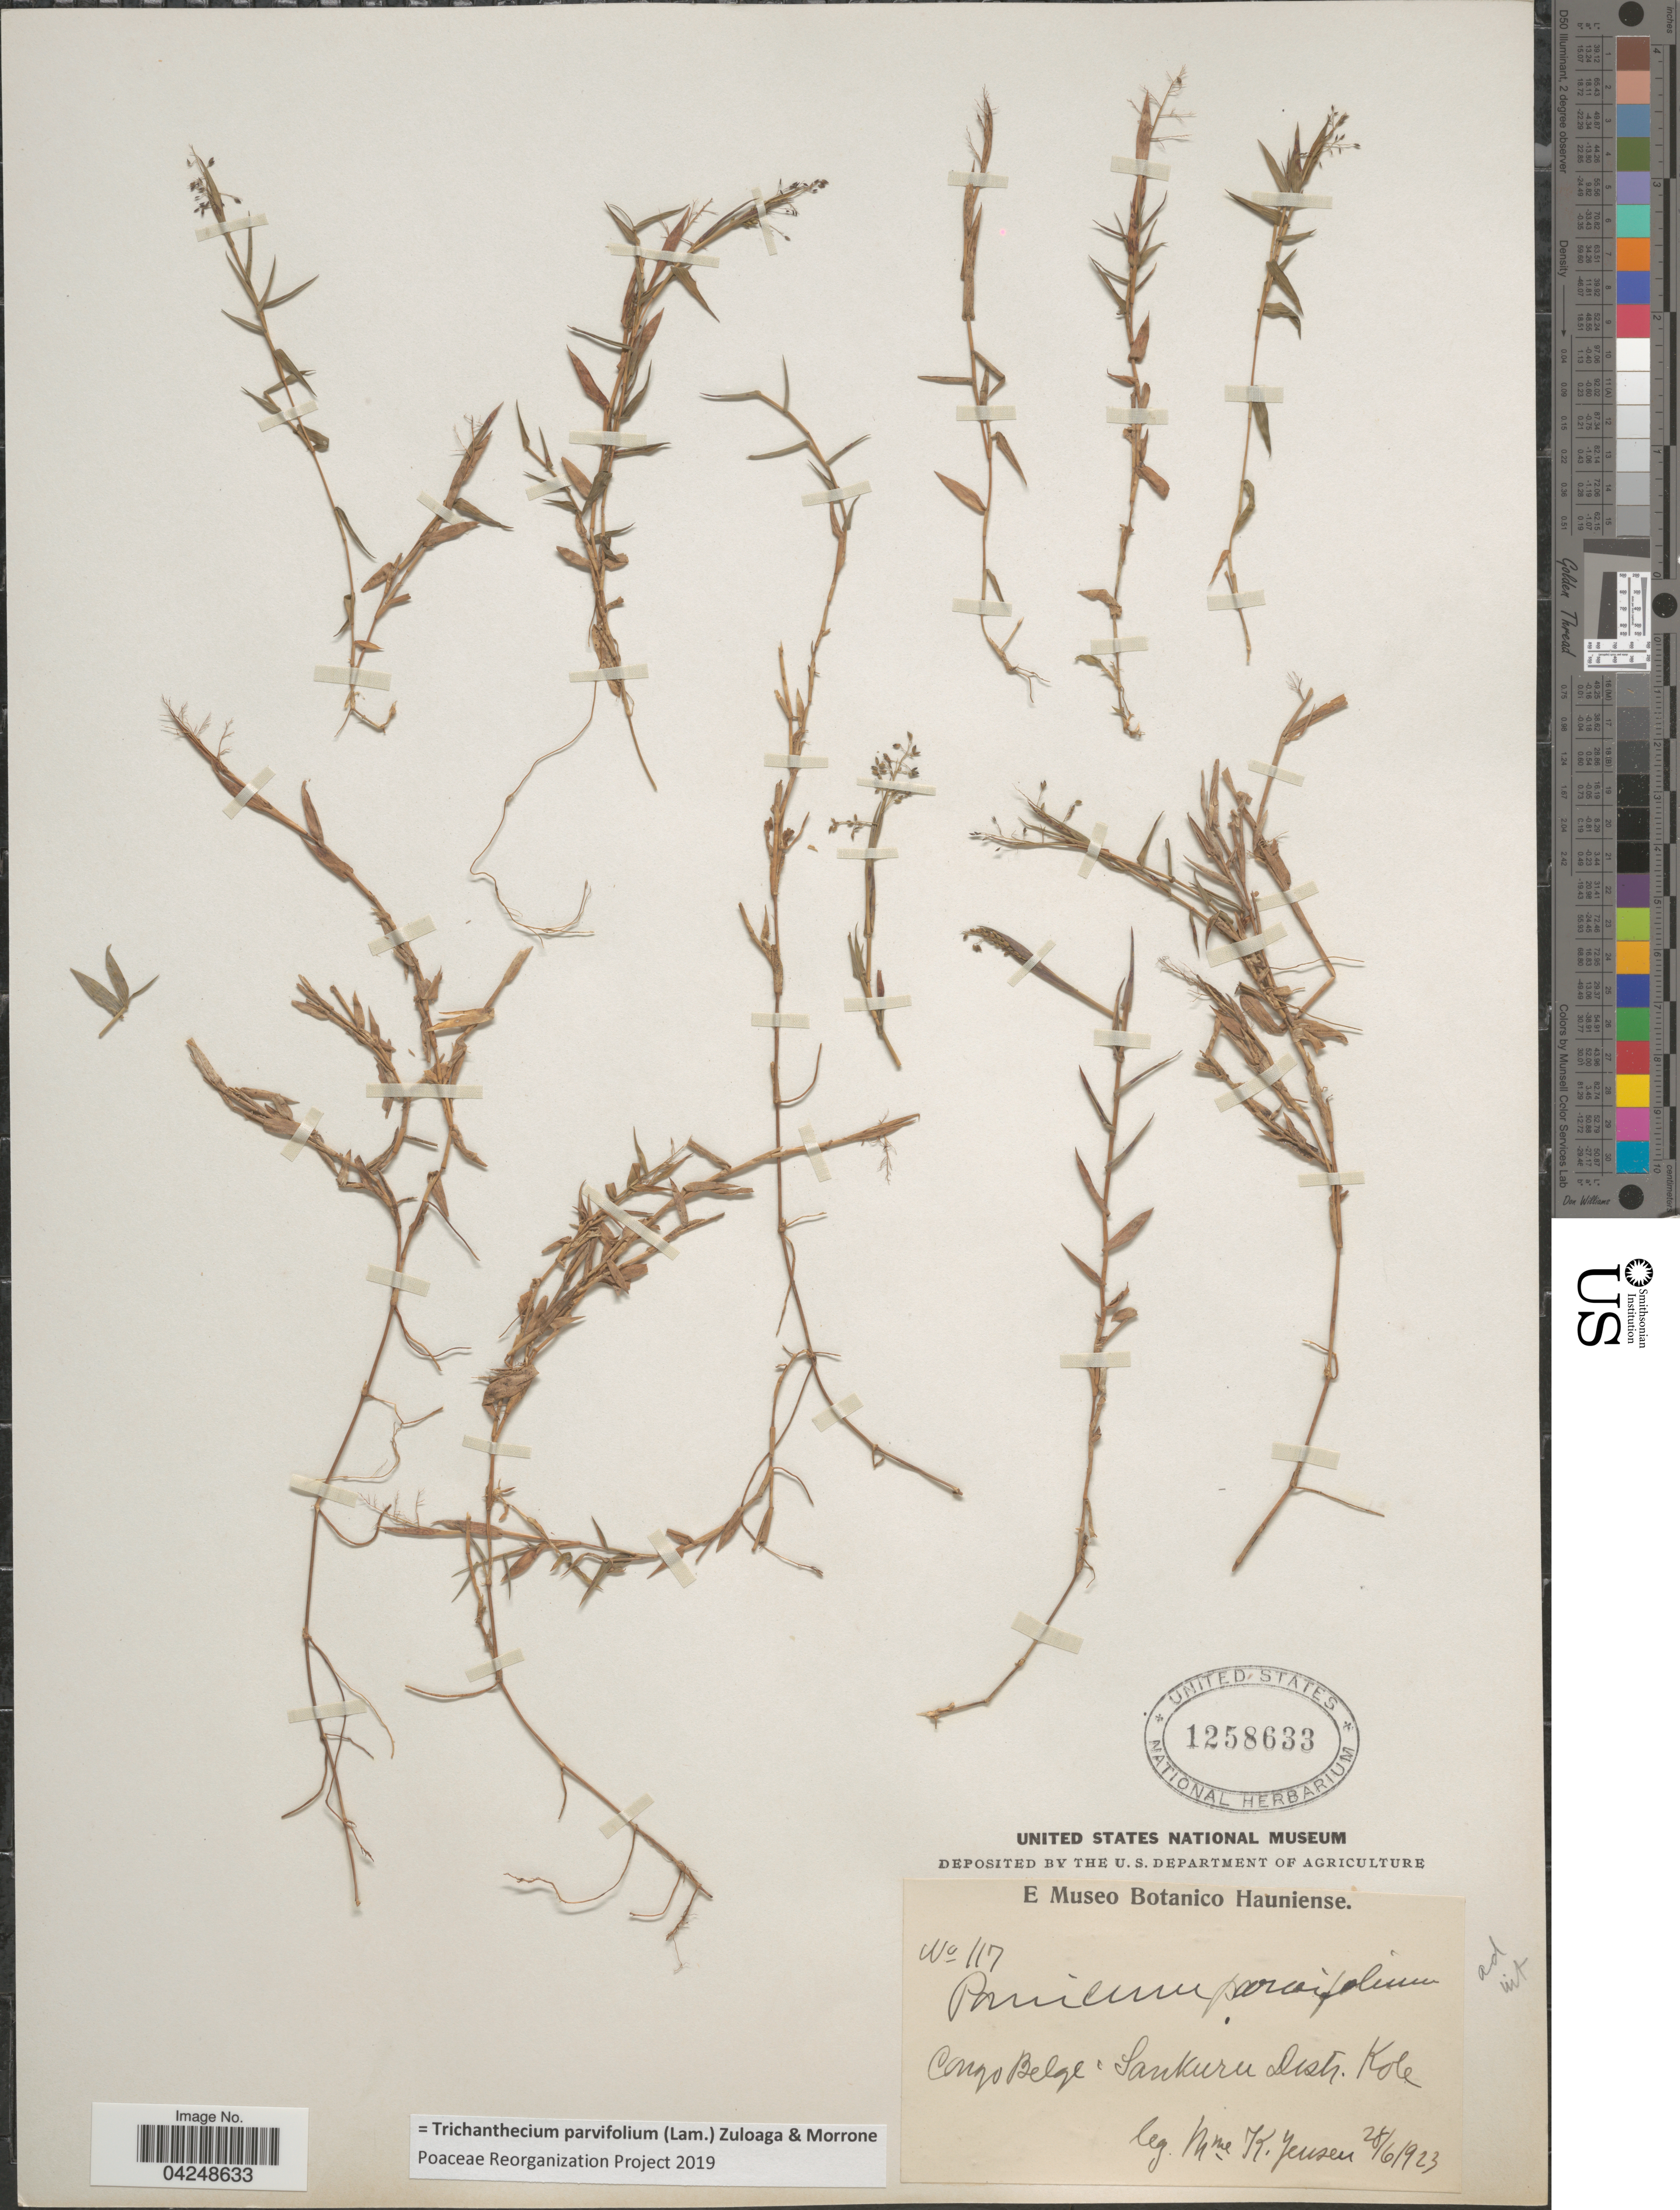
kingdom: Plantae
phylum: Tracheophyta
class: Liliopsida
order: Poales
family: Poaceae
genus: Trichanthecium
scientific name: Trichanthecium parvifolium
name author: (Lam.) Zuloaga & Morrone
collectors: K. B. Jensen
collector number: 117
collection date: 1923-06-28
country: Congo, Democratic Republic of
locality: Congo Belge: Sankuru Distr. Kole.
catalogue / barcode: US 1258633